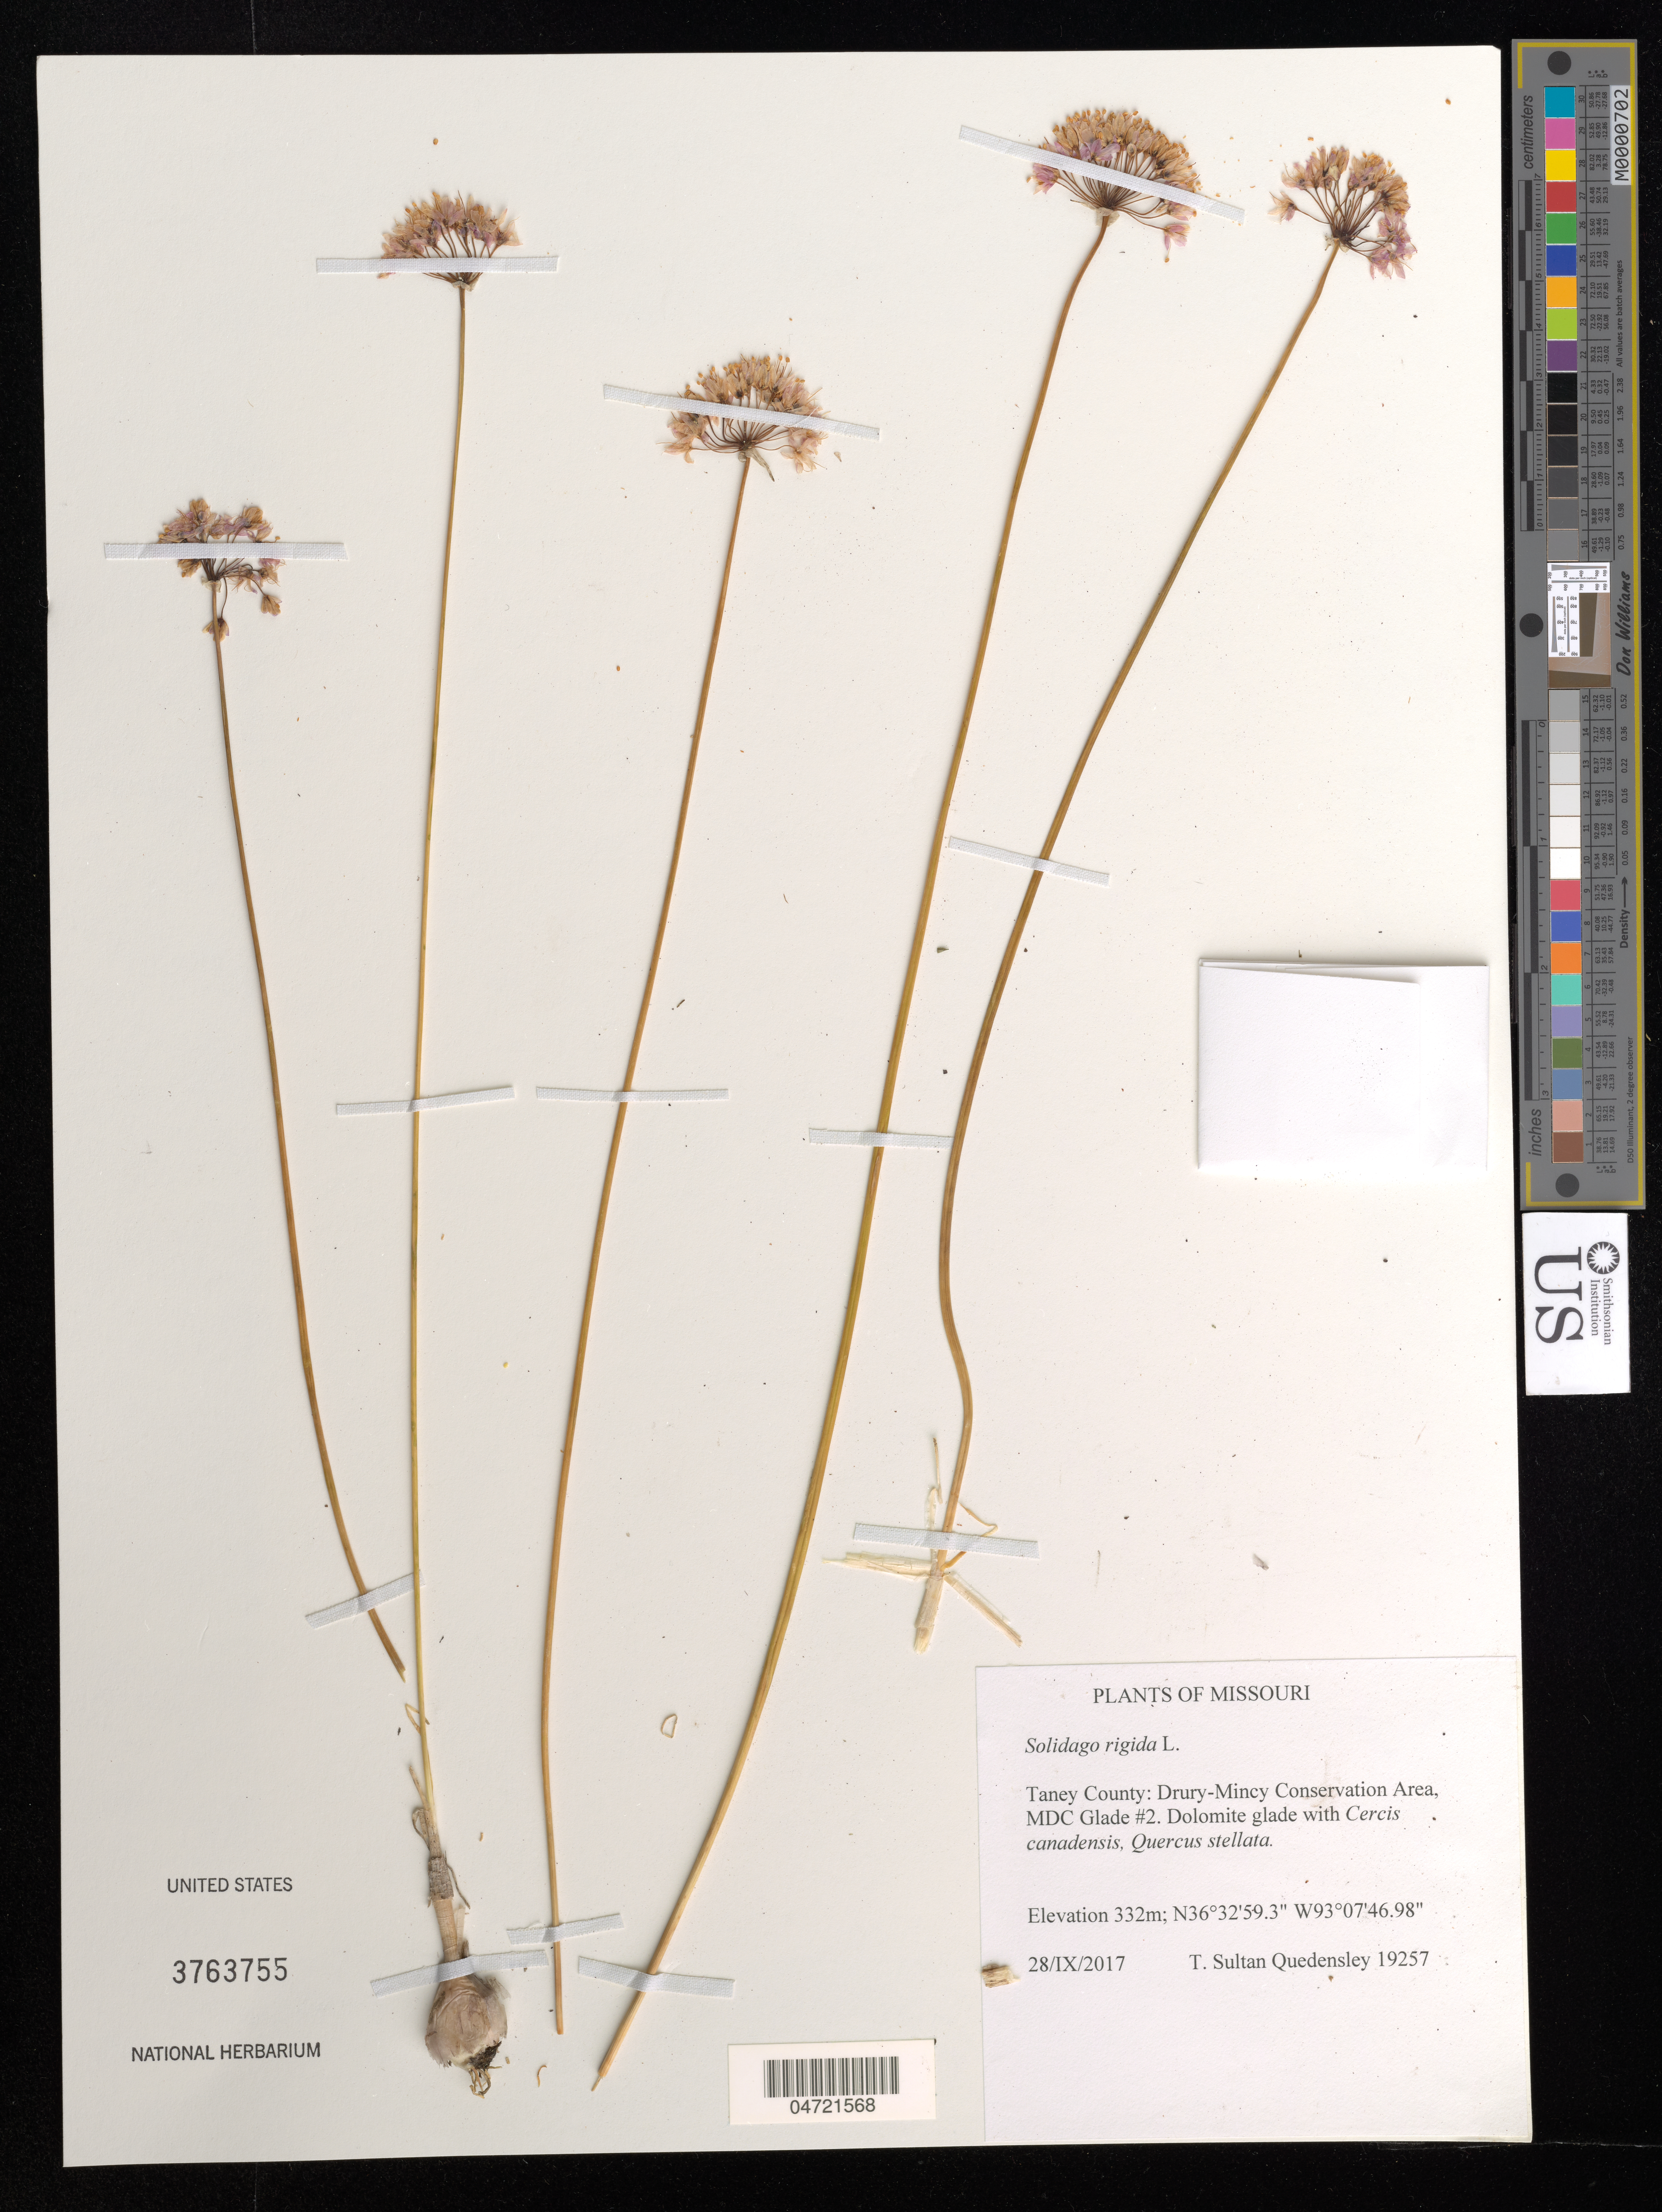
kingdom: Plantae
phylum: Tracheophyta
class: Magnoliopsida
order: Asterales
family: Asteraceae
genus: Solidago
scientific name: Solidago rigida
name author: L.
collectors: T. S. Quedensley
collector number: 19257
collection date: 2017-09-28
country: United States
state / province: Missouri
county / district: Taney County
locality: Drury-Mincy Conservation Area, MDC Glade #2.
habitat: Dolomite glade.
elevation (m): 332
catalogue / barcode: US 3763755